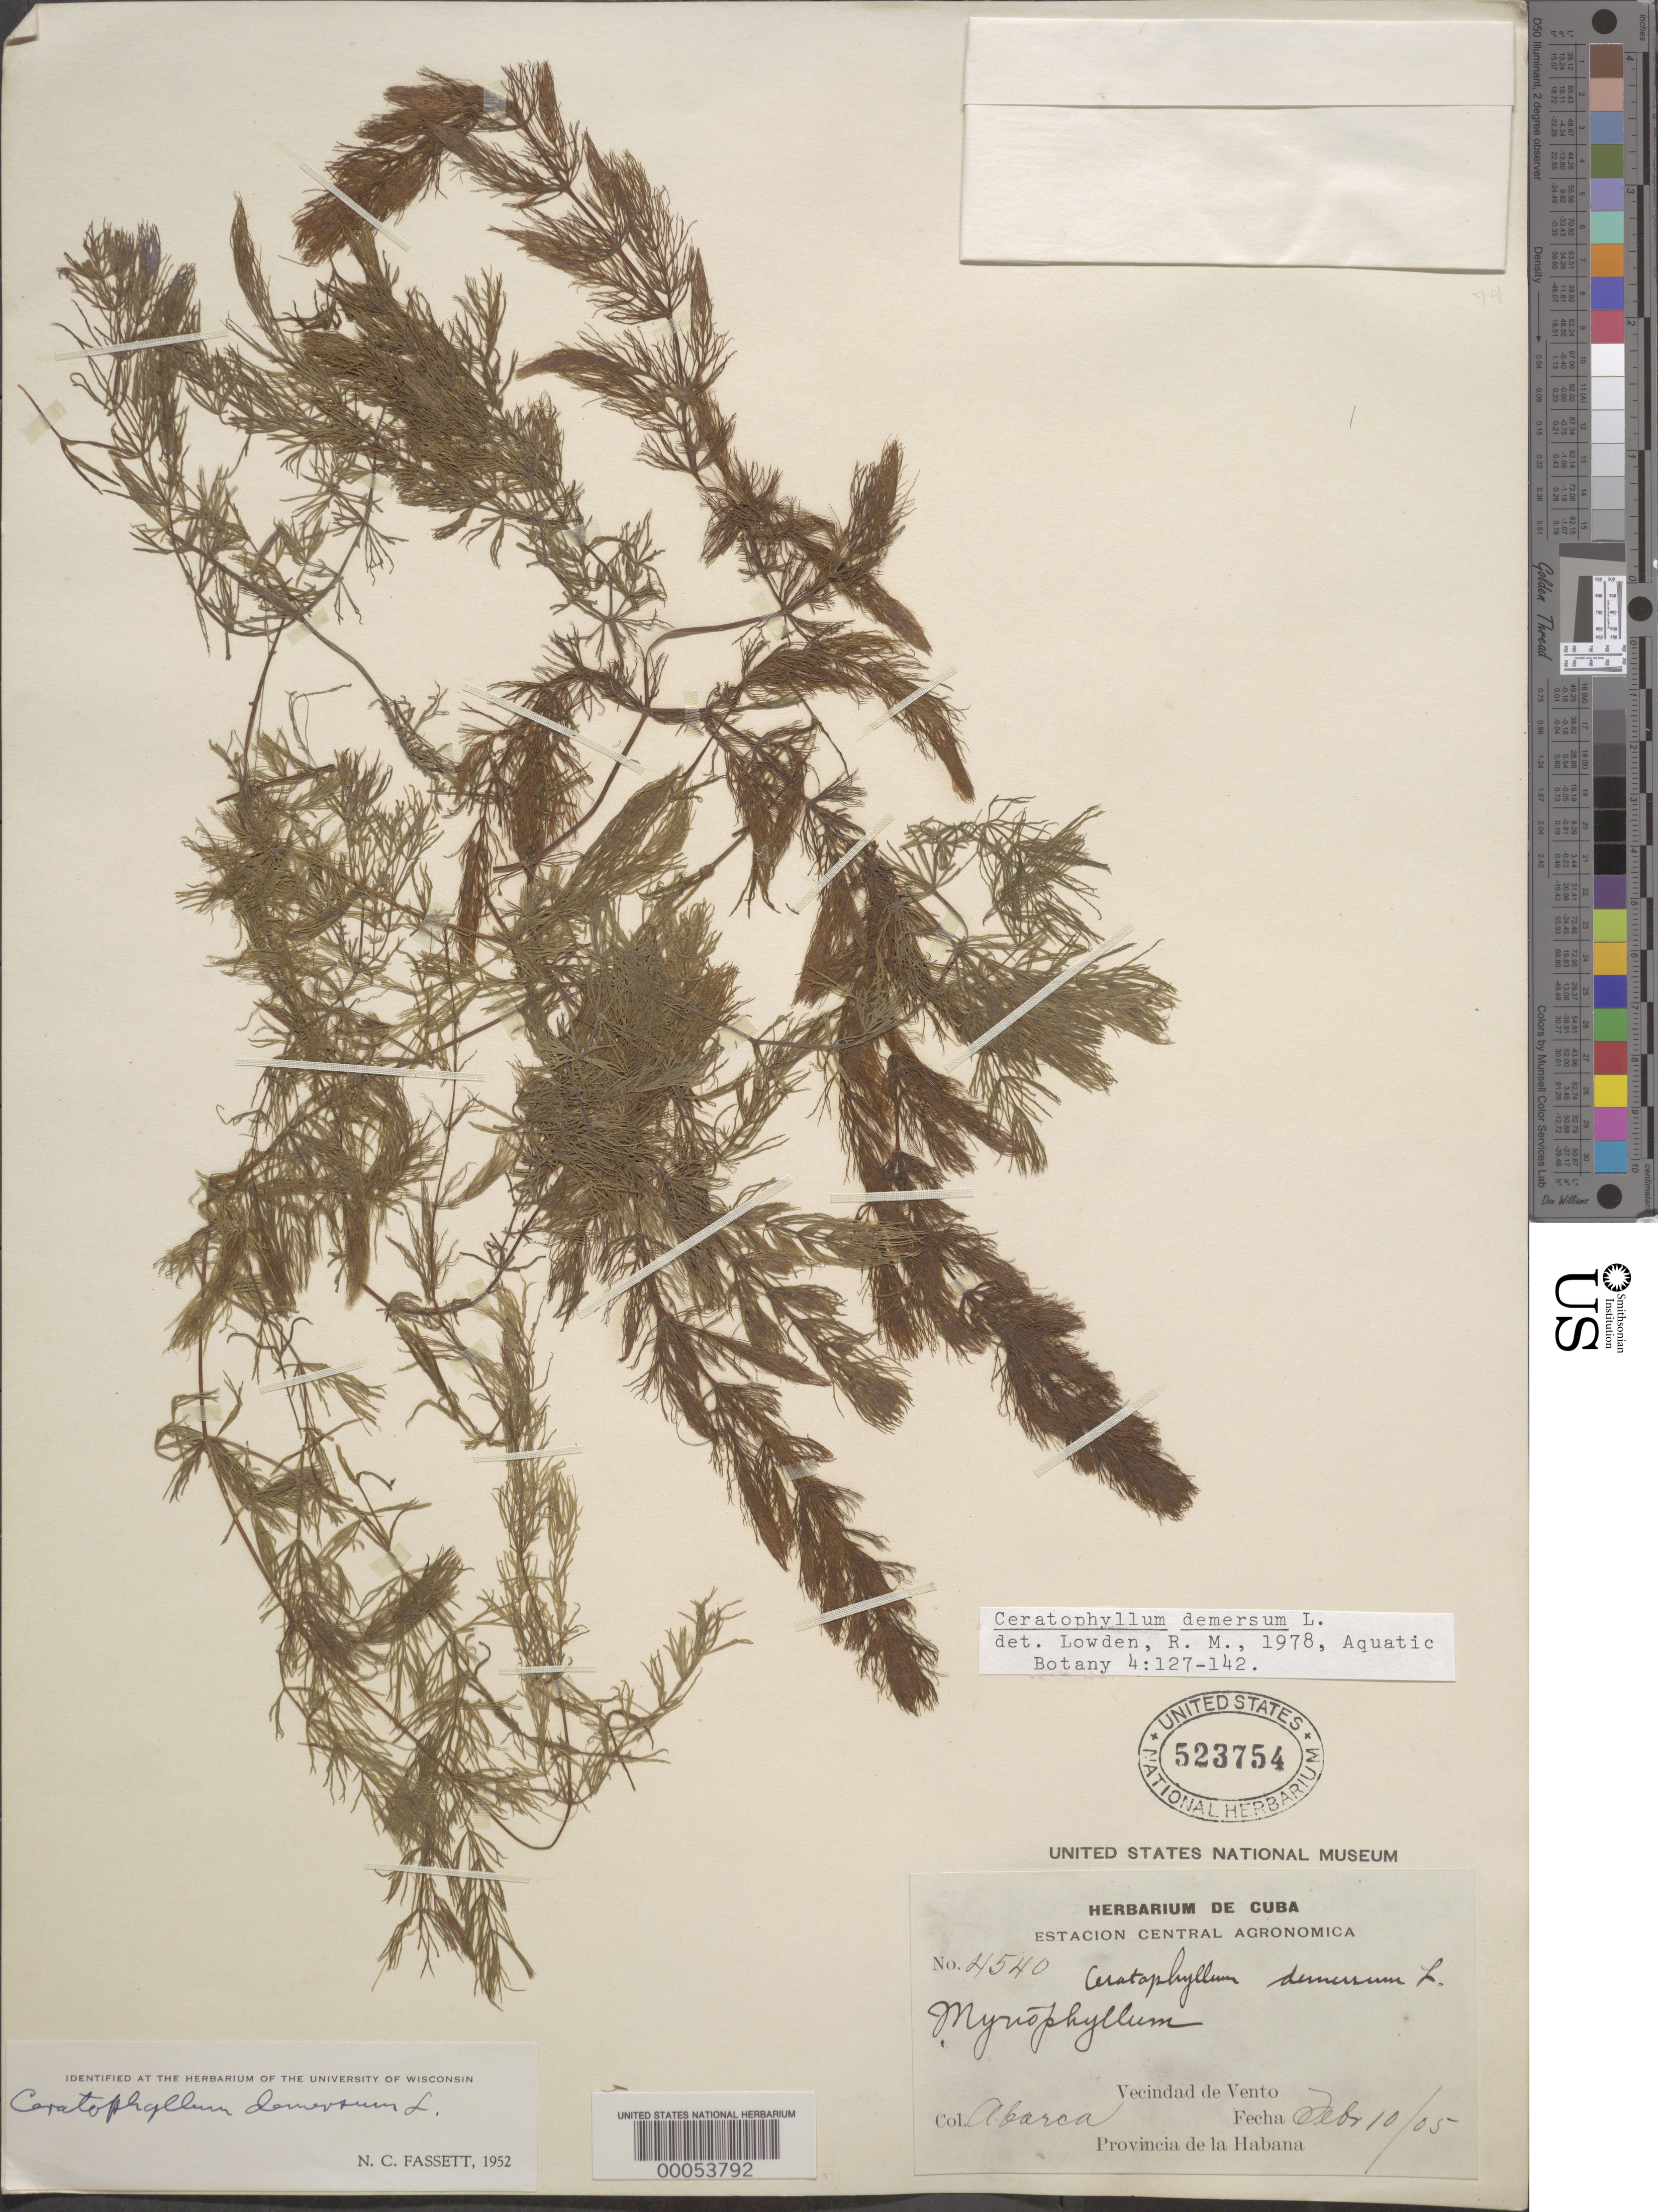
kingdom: Plantae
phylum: Tracheophyta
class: Magnoliopsida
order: Ceratophyllales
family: Ceratophyllaceae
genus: Ceratophyllum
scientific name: Ceratophyllum demersum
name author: L.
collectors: M. Abarca y Vascquez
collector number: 4540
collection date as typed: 10 Feb 1905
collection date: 1905-02-10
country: Cuba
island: Greater Antilles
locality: Estacion central agronomica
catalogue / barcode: US 523754